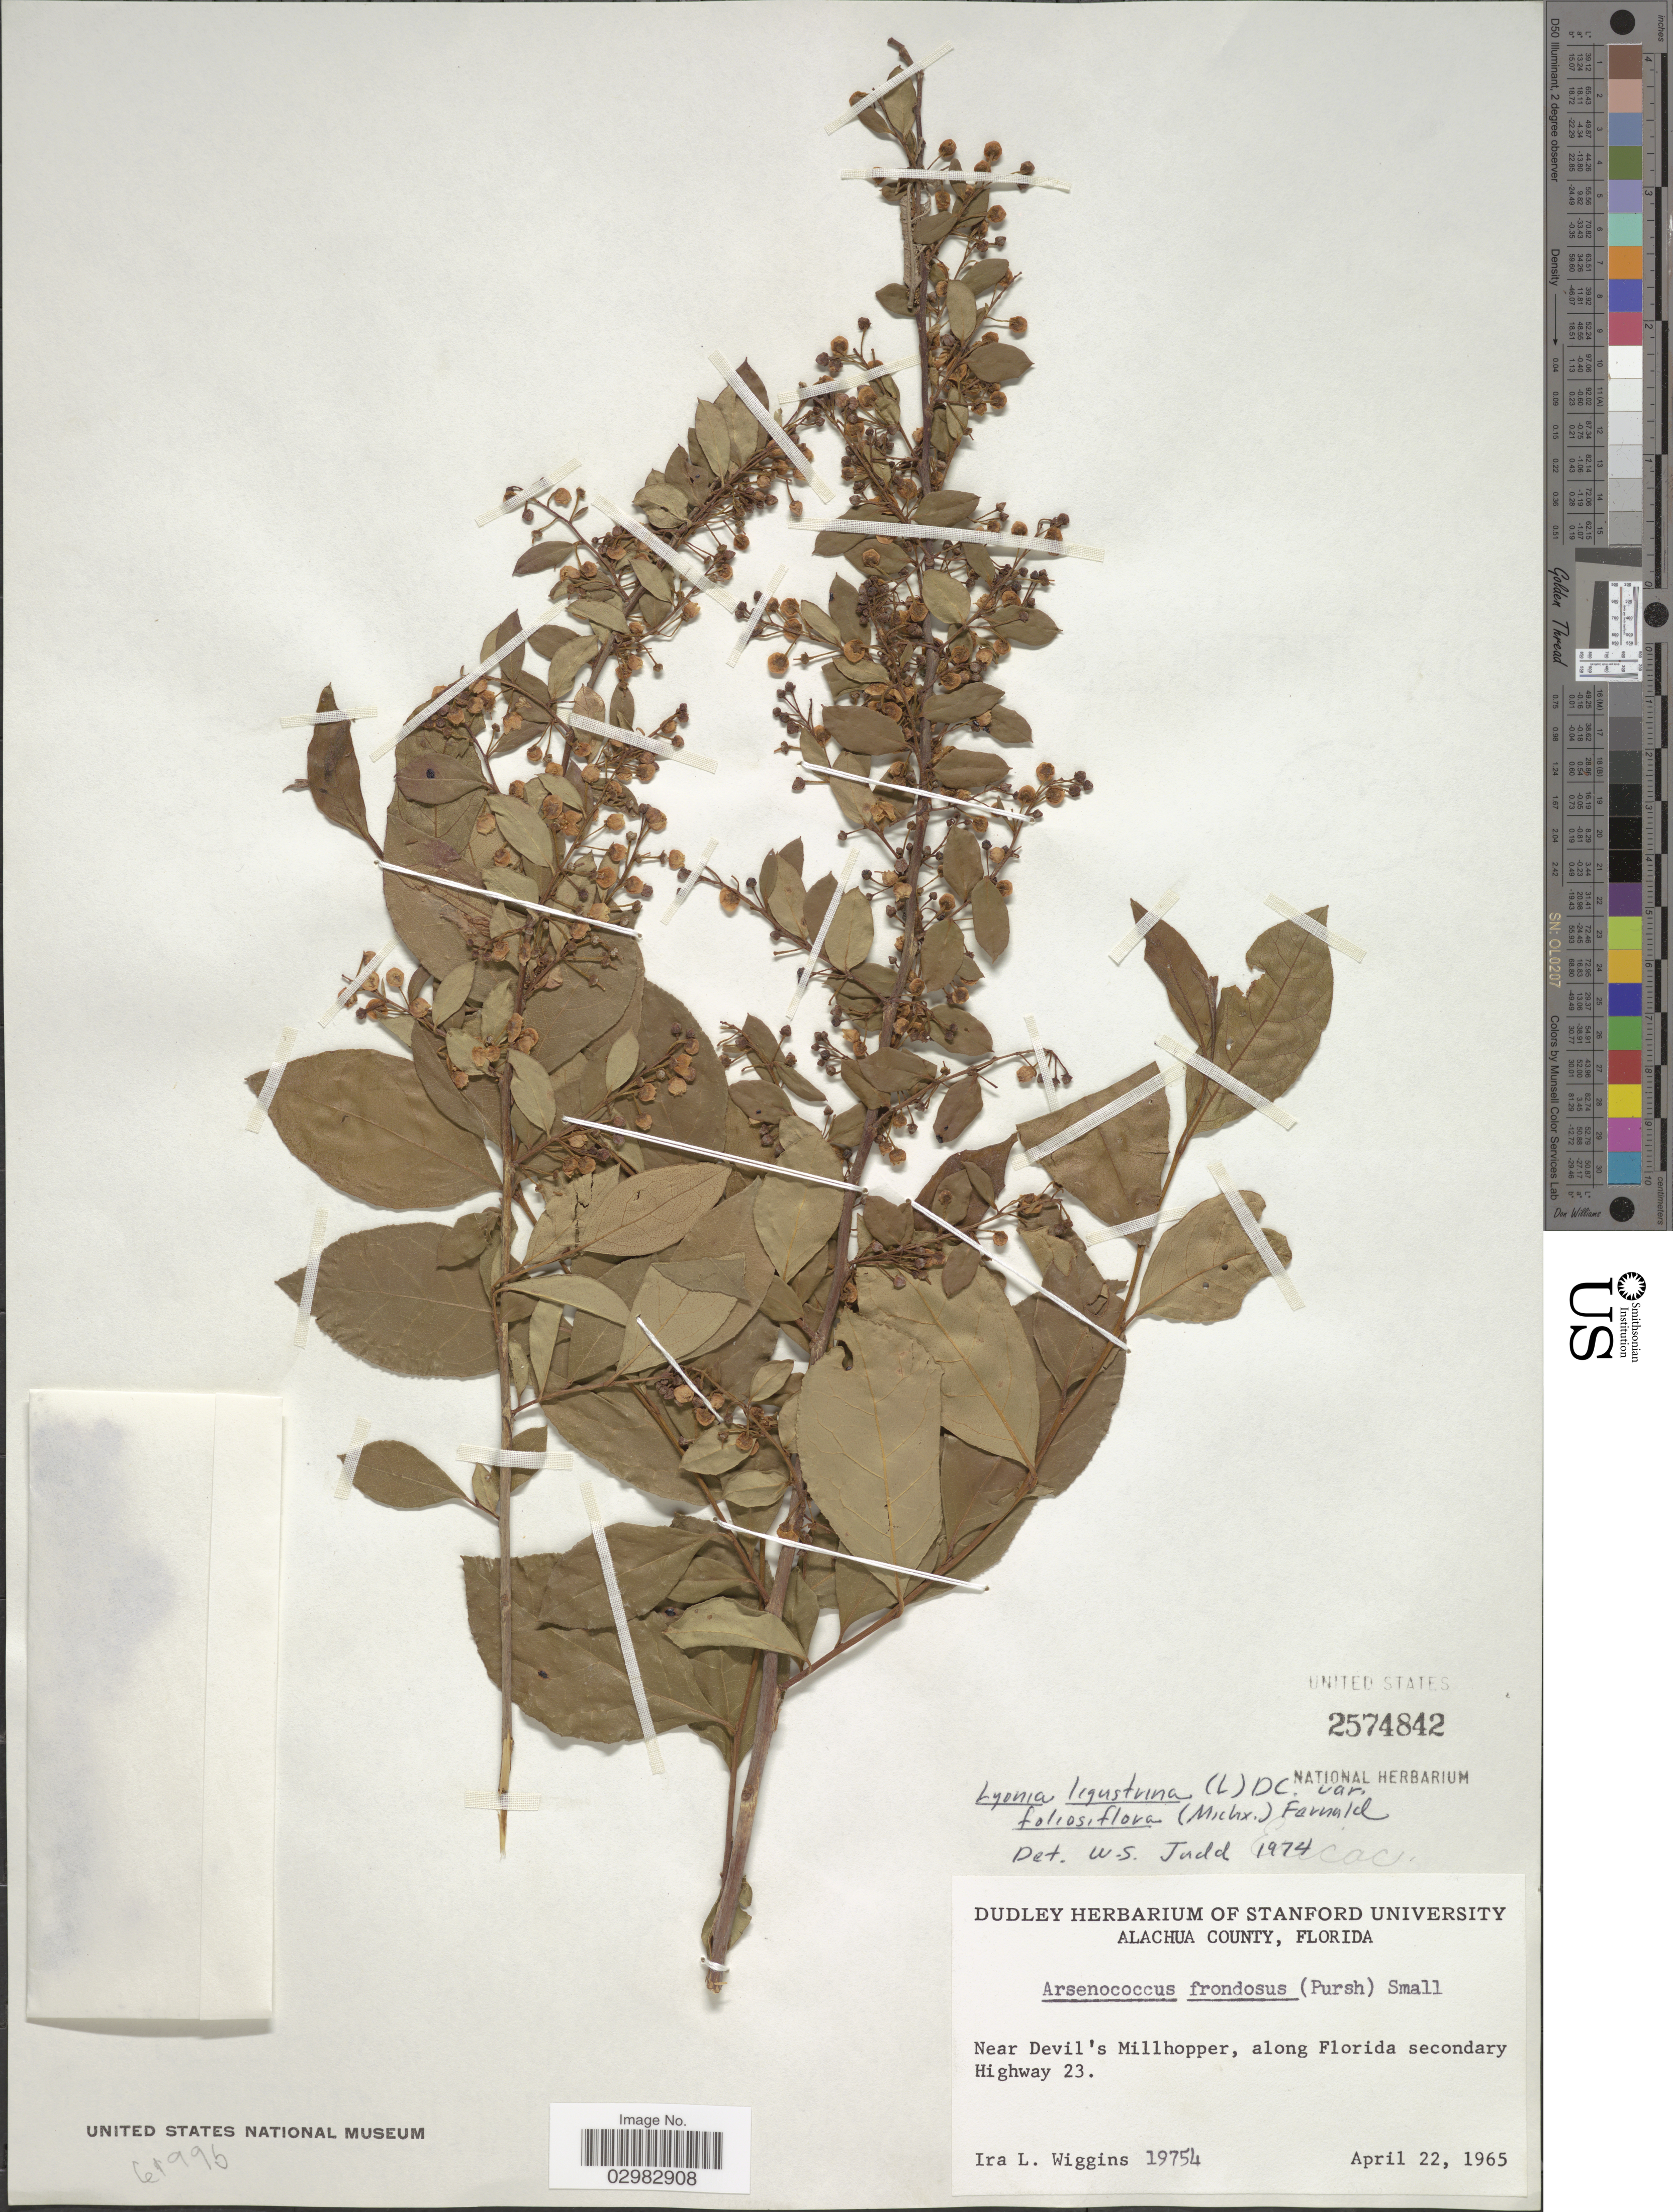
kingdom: Plantae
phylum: Tracheophyta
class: Magnoliopsida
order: Ericales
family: Ericaceae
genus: Lyonia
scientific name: Lyonia ligustrina var. foliosiflora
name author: (Michx.) Fernald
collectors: I. L. Wiggins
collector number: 19754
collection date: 1965-04-22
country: United States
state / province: Florida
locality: Alachua County, Near Devil's Millhopper, along Florida secondary Highway 23.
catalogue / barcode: US 2574842